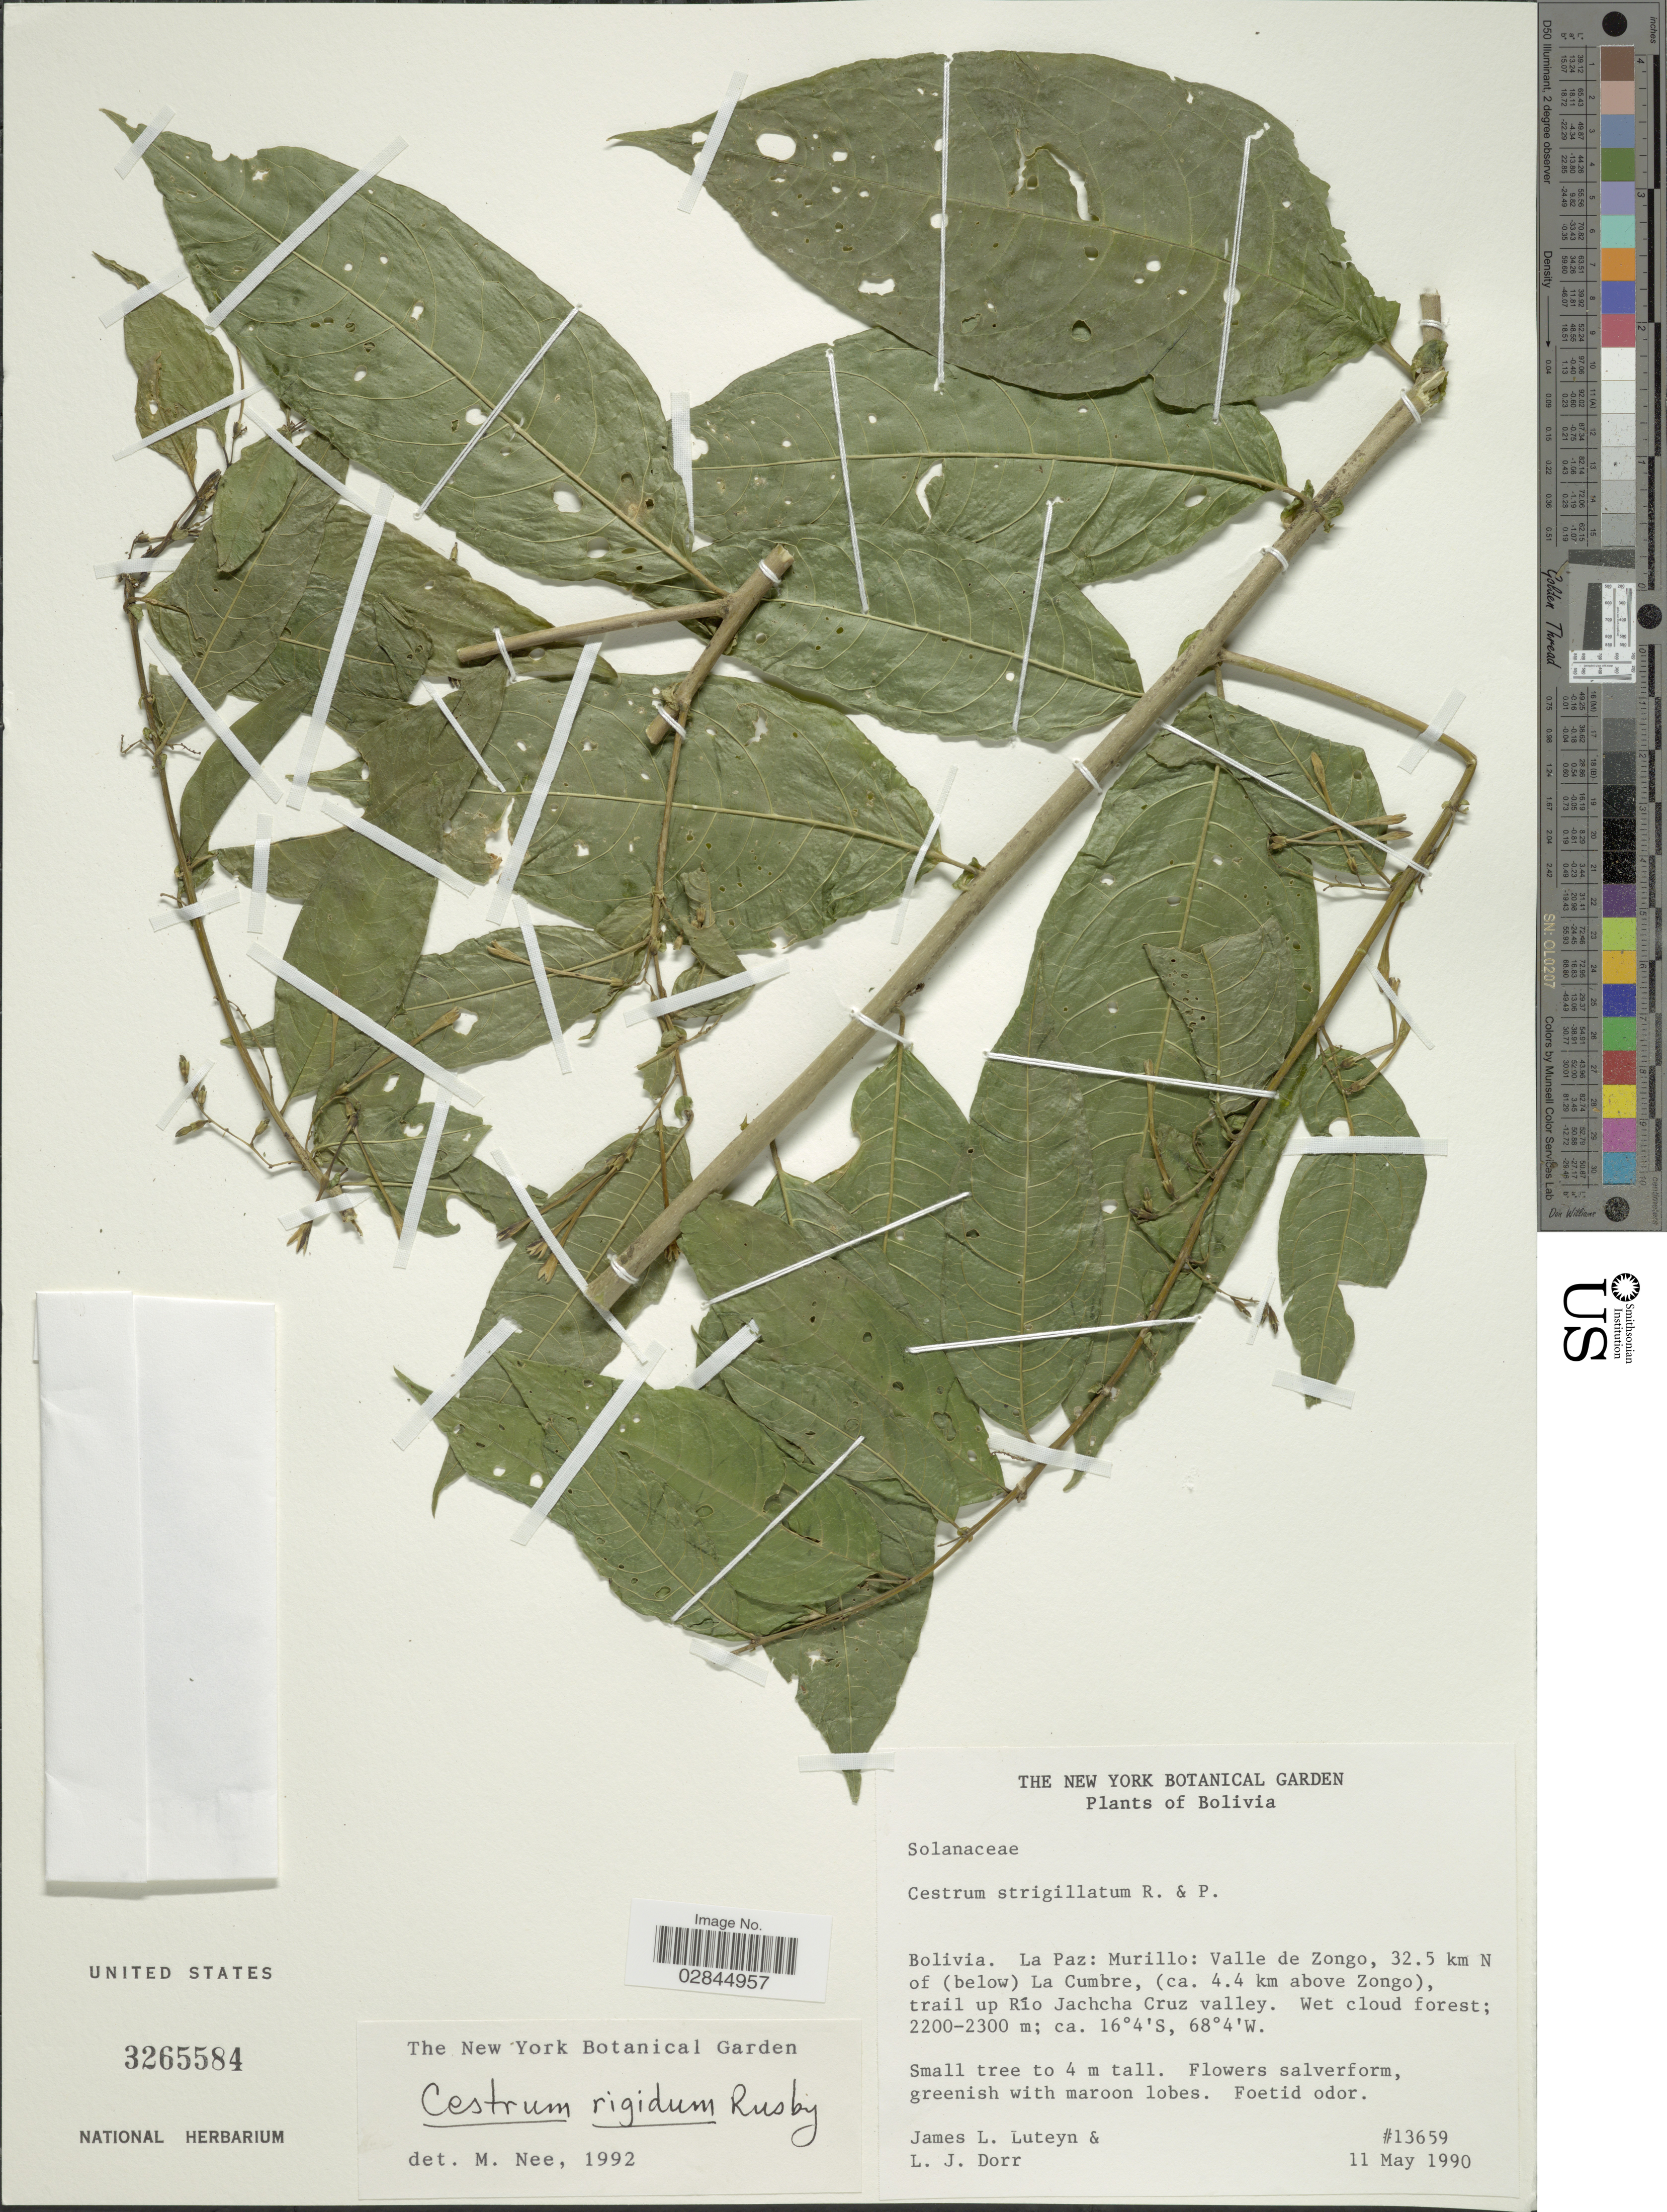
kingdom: Plantae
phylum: Tracheophyta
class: Magnoliopsida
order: Solanales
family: Solanaceae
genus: Cestrum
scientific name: Cestrum rigidum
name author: Rusby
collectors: J. L. Luteyn & L. J. Dorr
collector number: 13659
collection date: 1990-05-11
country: Bolivia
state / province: La Paz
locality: Murillo: Valle de Zongo, 32.5 km N of (below) La Cumbre, (ca. 4.4 km above Zongo), trail up Río Jachcha Cruz valley.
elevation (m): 2200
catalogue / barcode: US 3265584